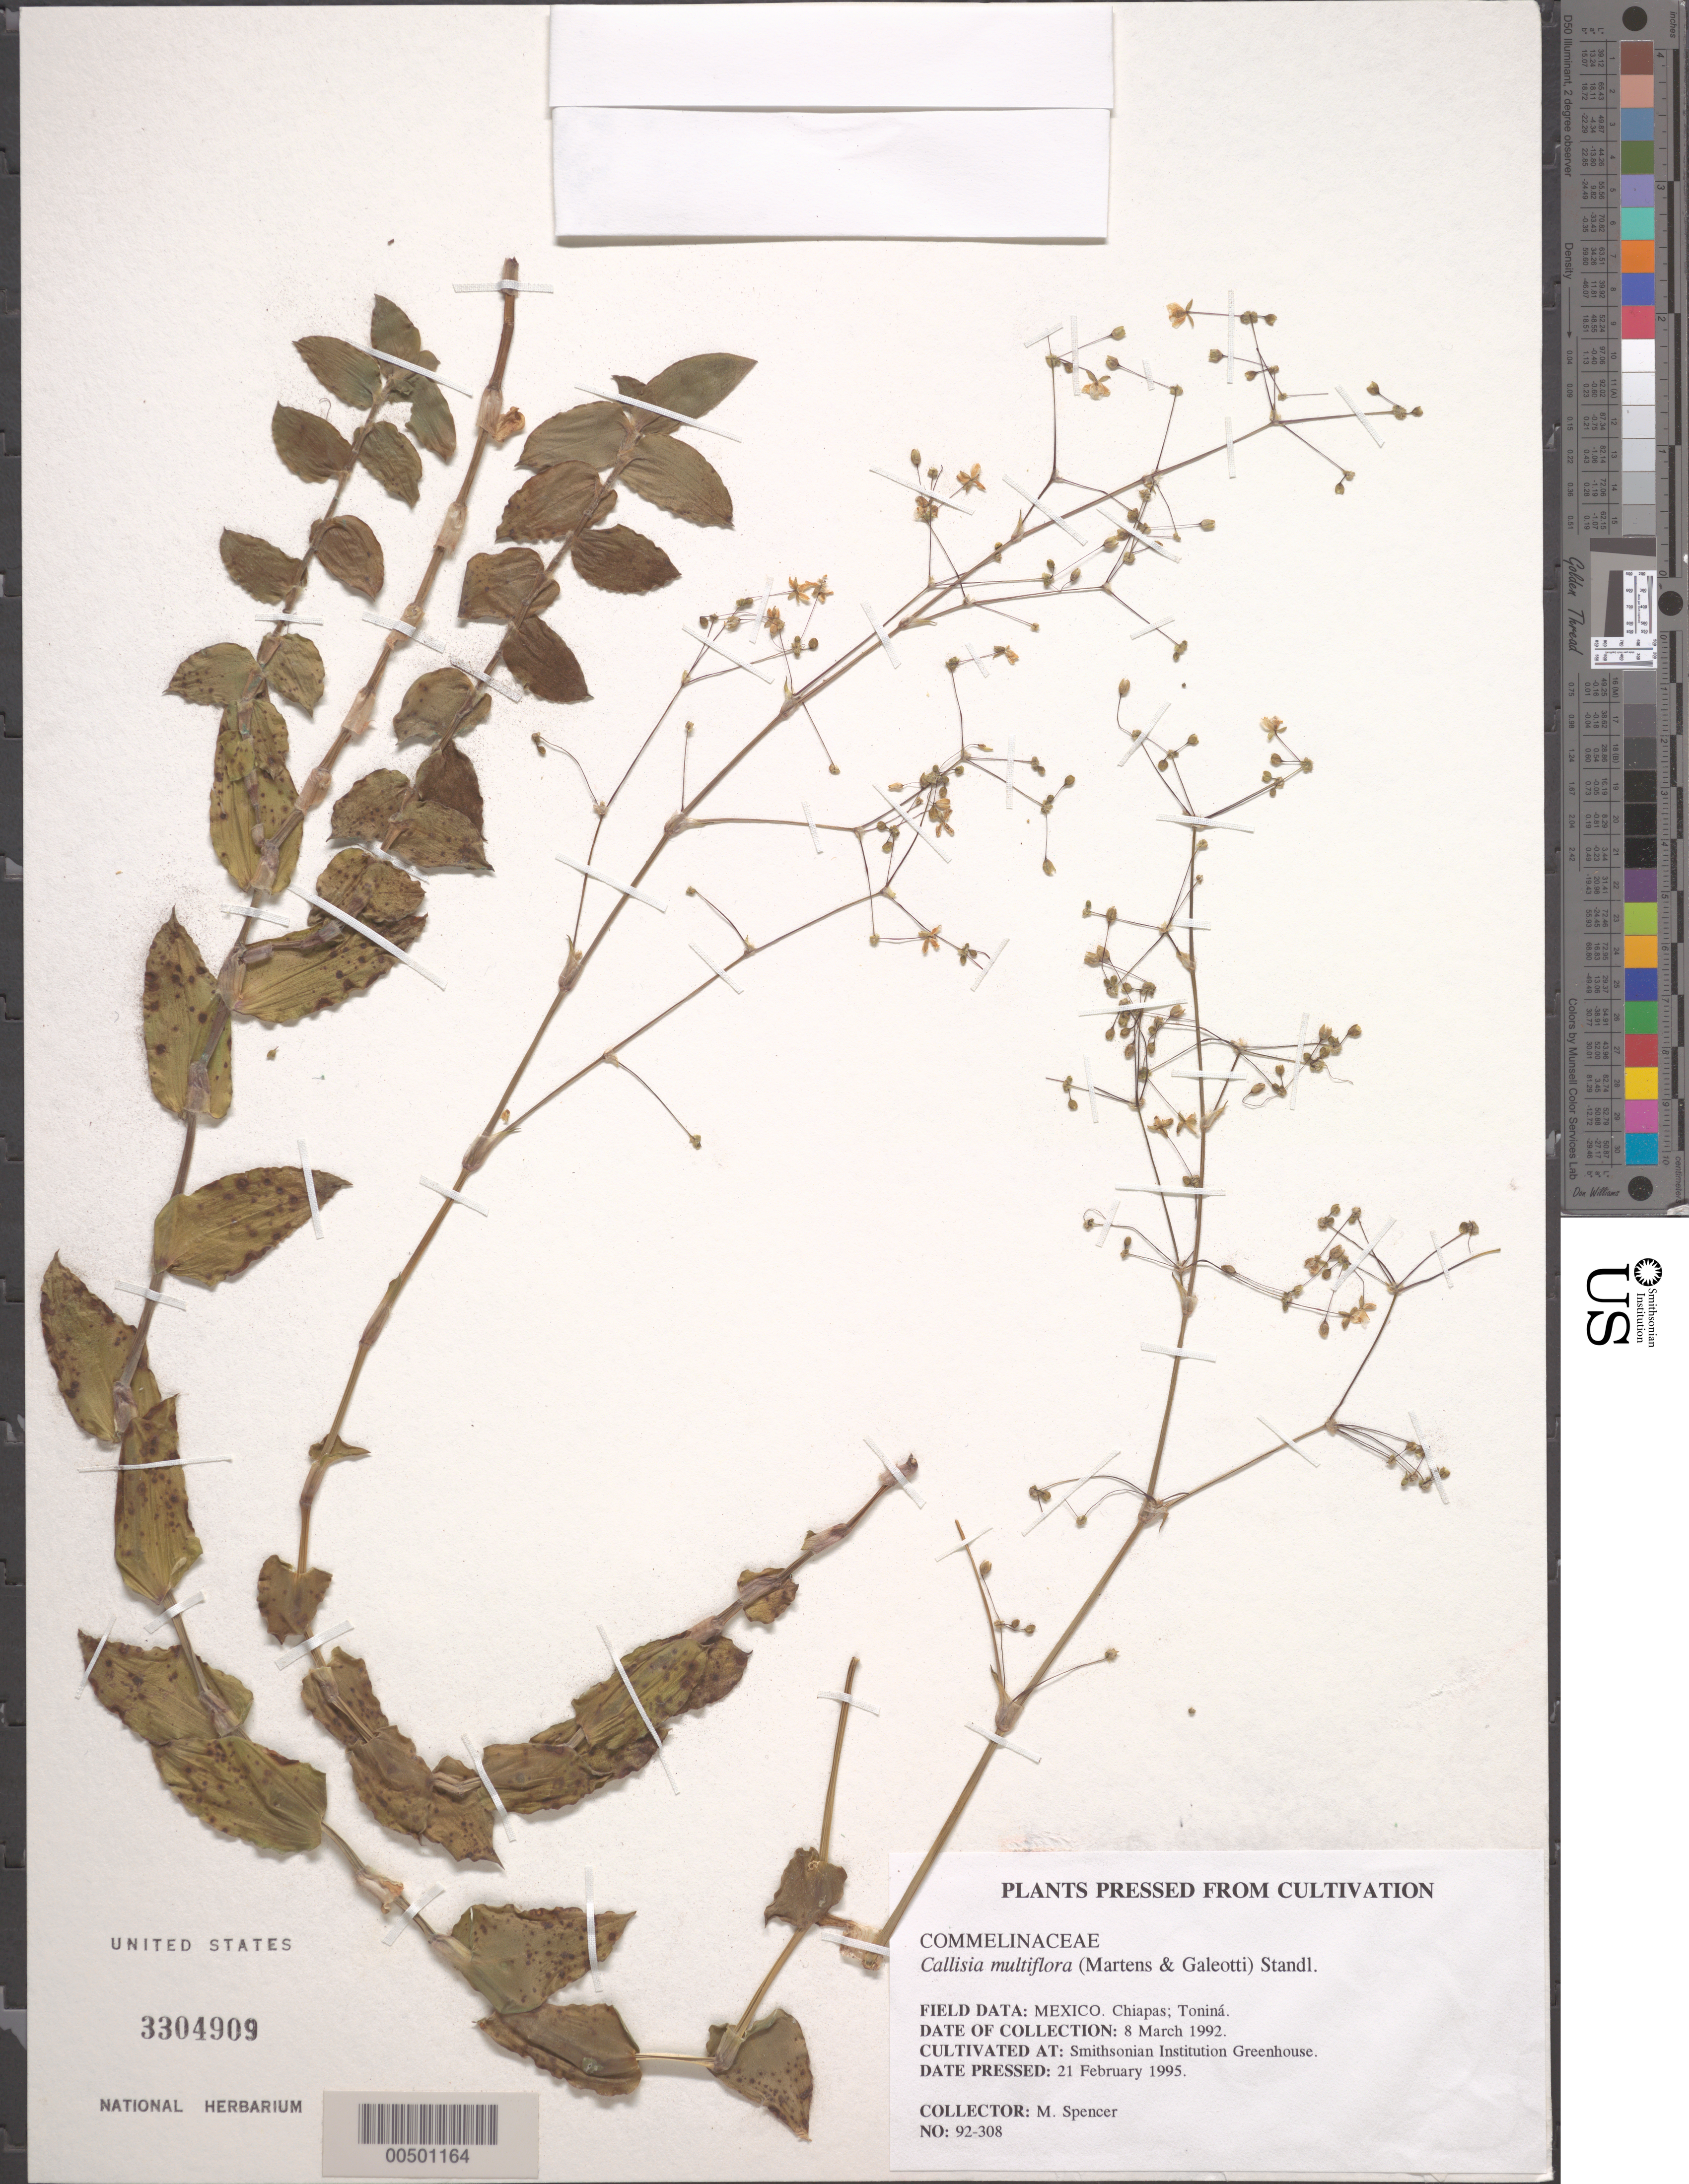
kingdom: Plantae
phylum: Tracheophyta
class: Liliopsida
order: Commelinales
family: Commelinaceae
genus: Callisia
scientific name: Callisia multiflora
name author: (M. Martens & Galeotti) Standl.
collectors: M. Spencer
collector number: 92-308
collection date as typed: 08 Mar 1992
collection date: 1992-03-08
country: Mexico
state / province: Chiapas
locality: Tonina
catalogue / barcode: US 3304909